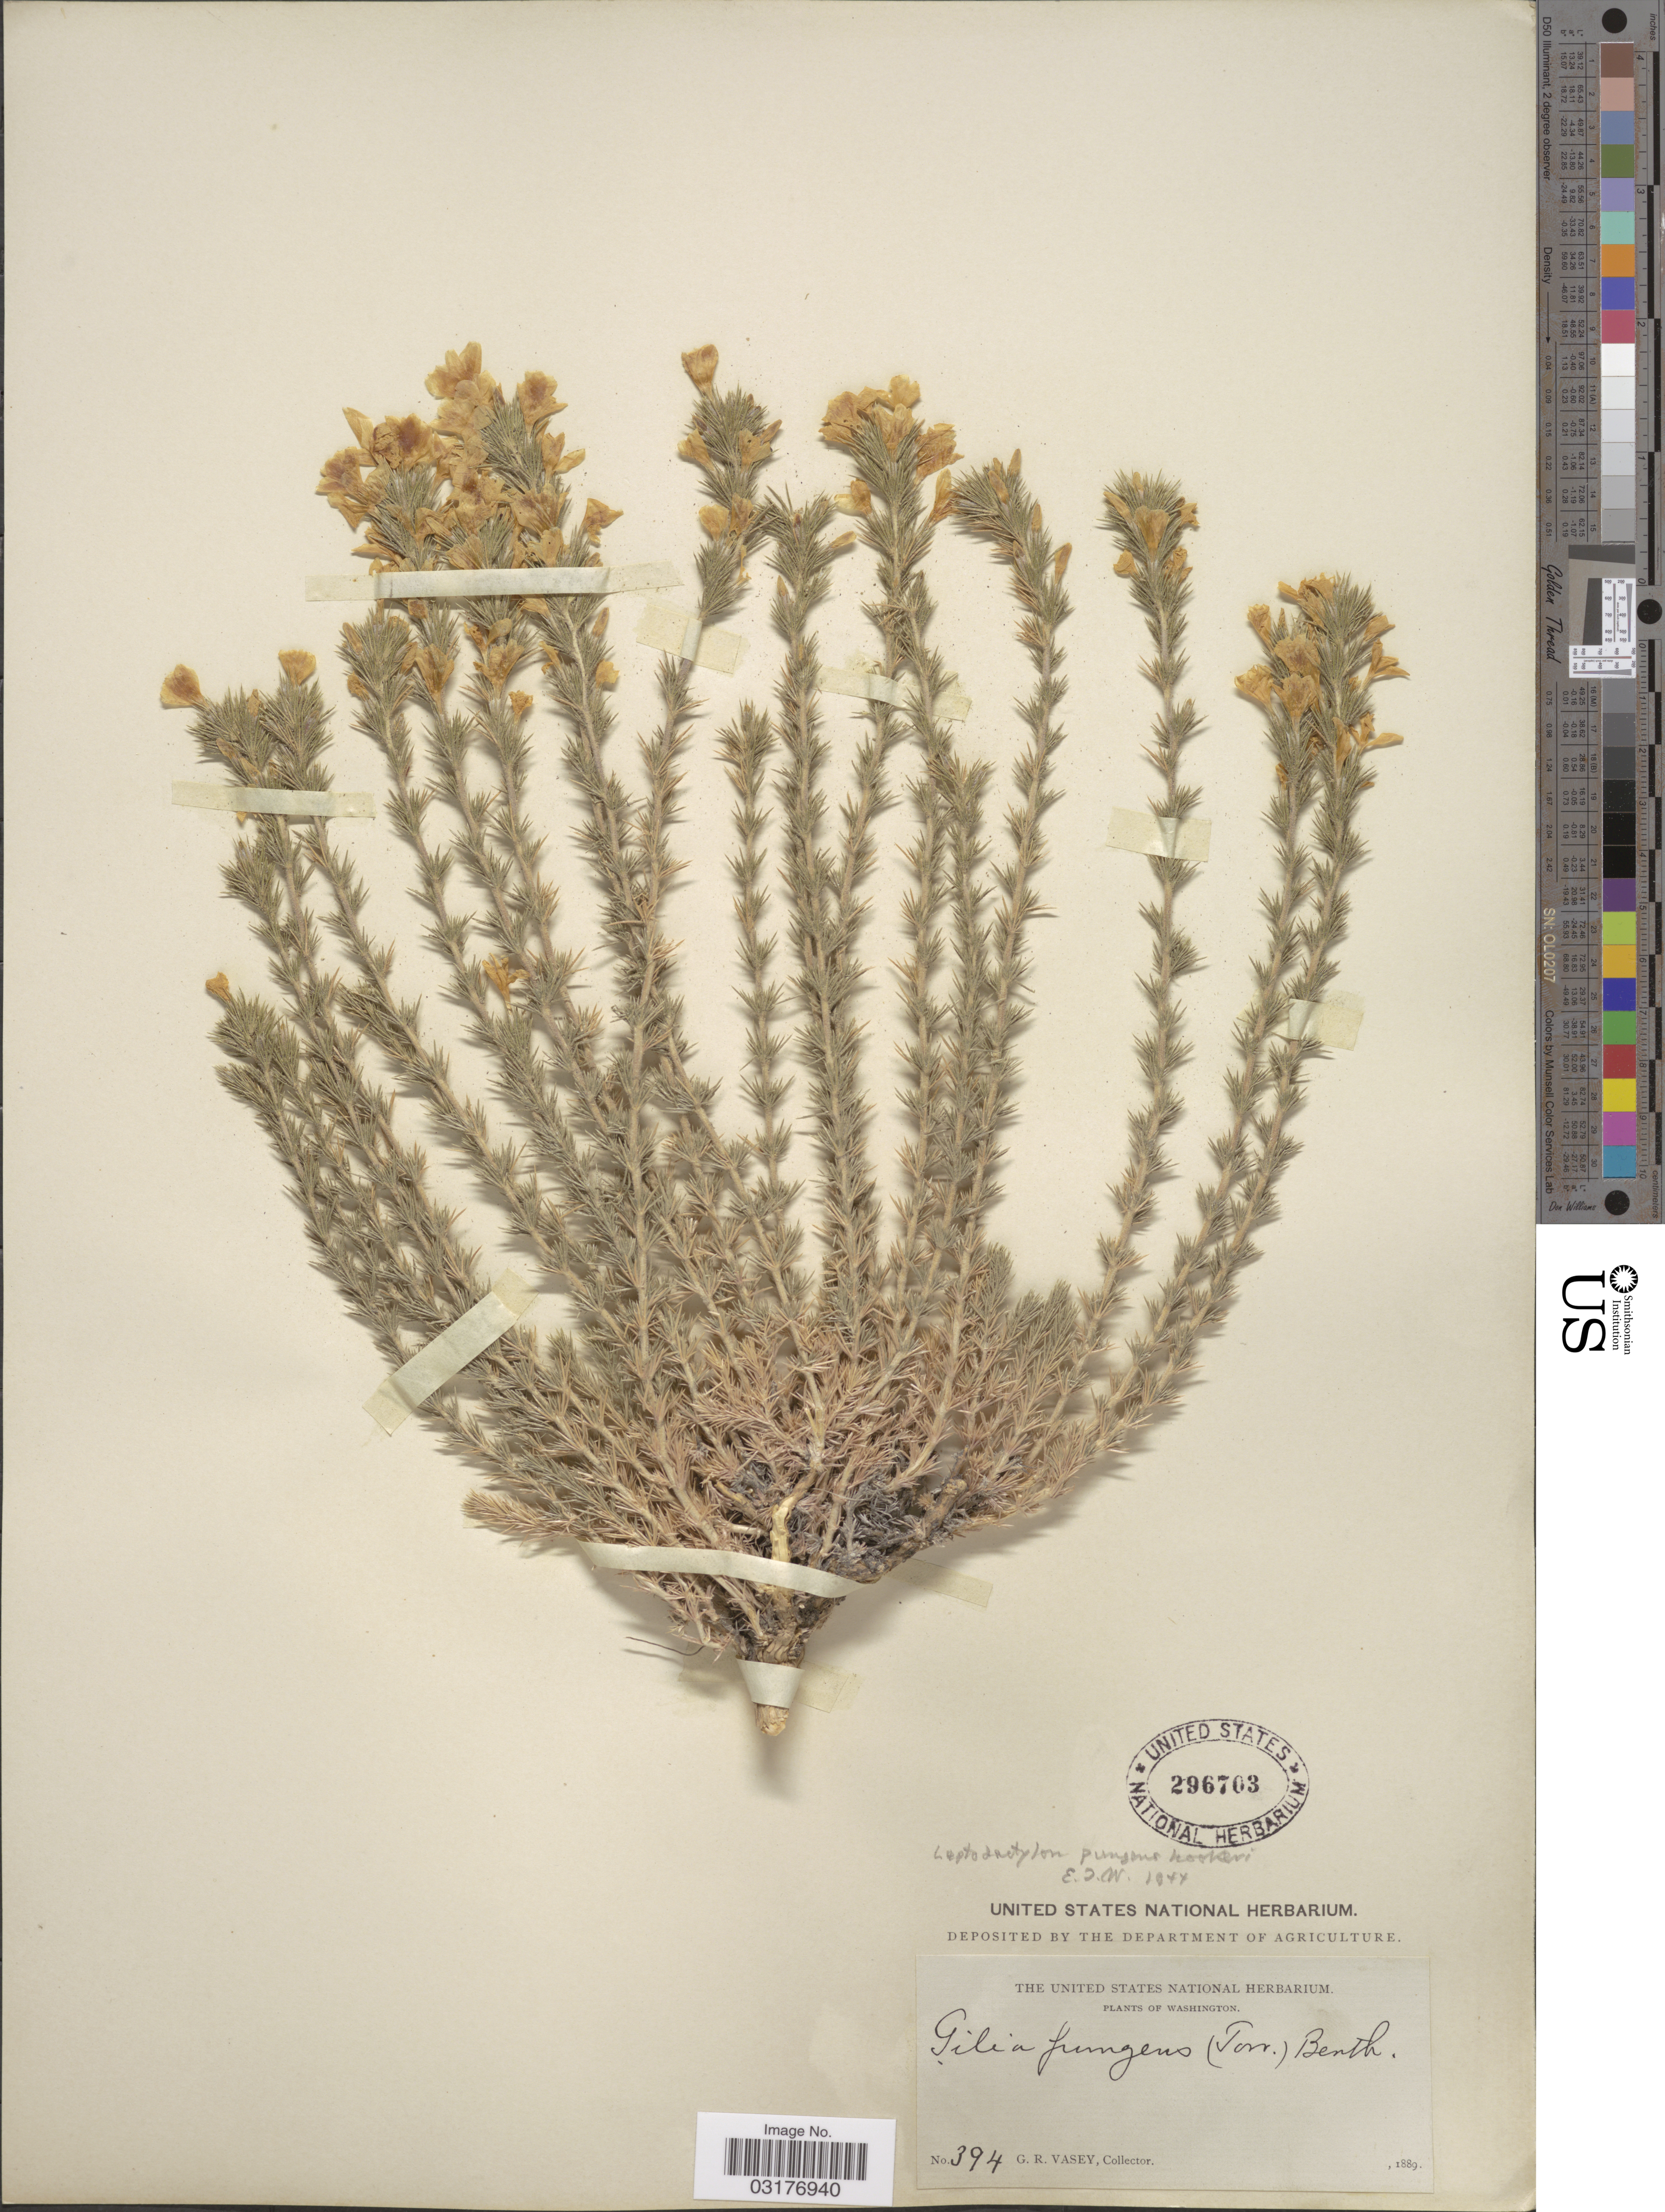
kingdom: Plantae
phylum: Tracheophyta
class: Magnoliopsida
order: Ericales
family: Polemoniaceae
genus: Linanthus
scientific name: Linanthus pungens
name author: (Torr.) J.M. Porter & L.A. Johnson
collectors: G. R. Vasey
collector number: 394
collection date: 1889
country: United States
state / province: Washington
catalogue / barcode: US 296703